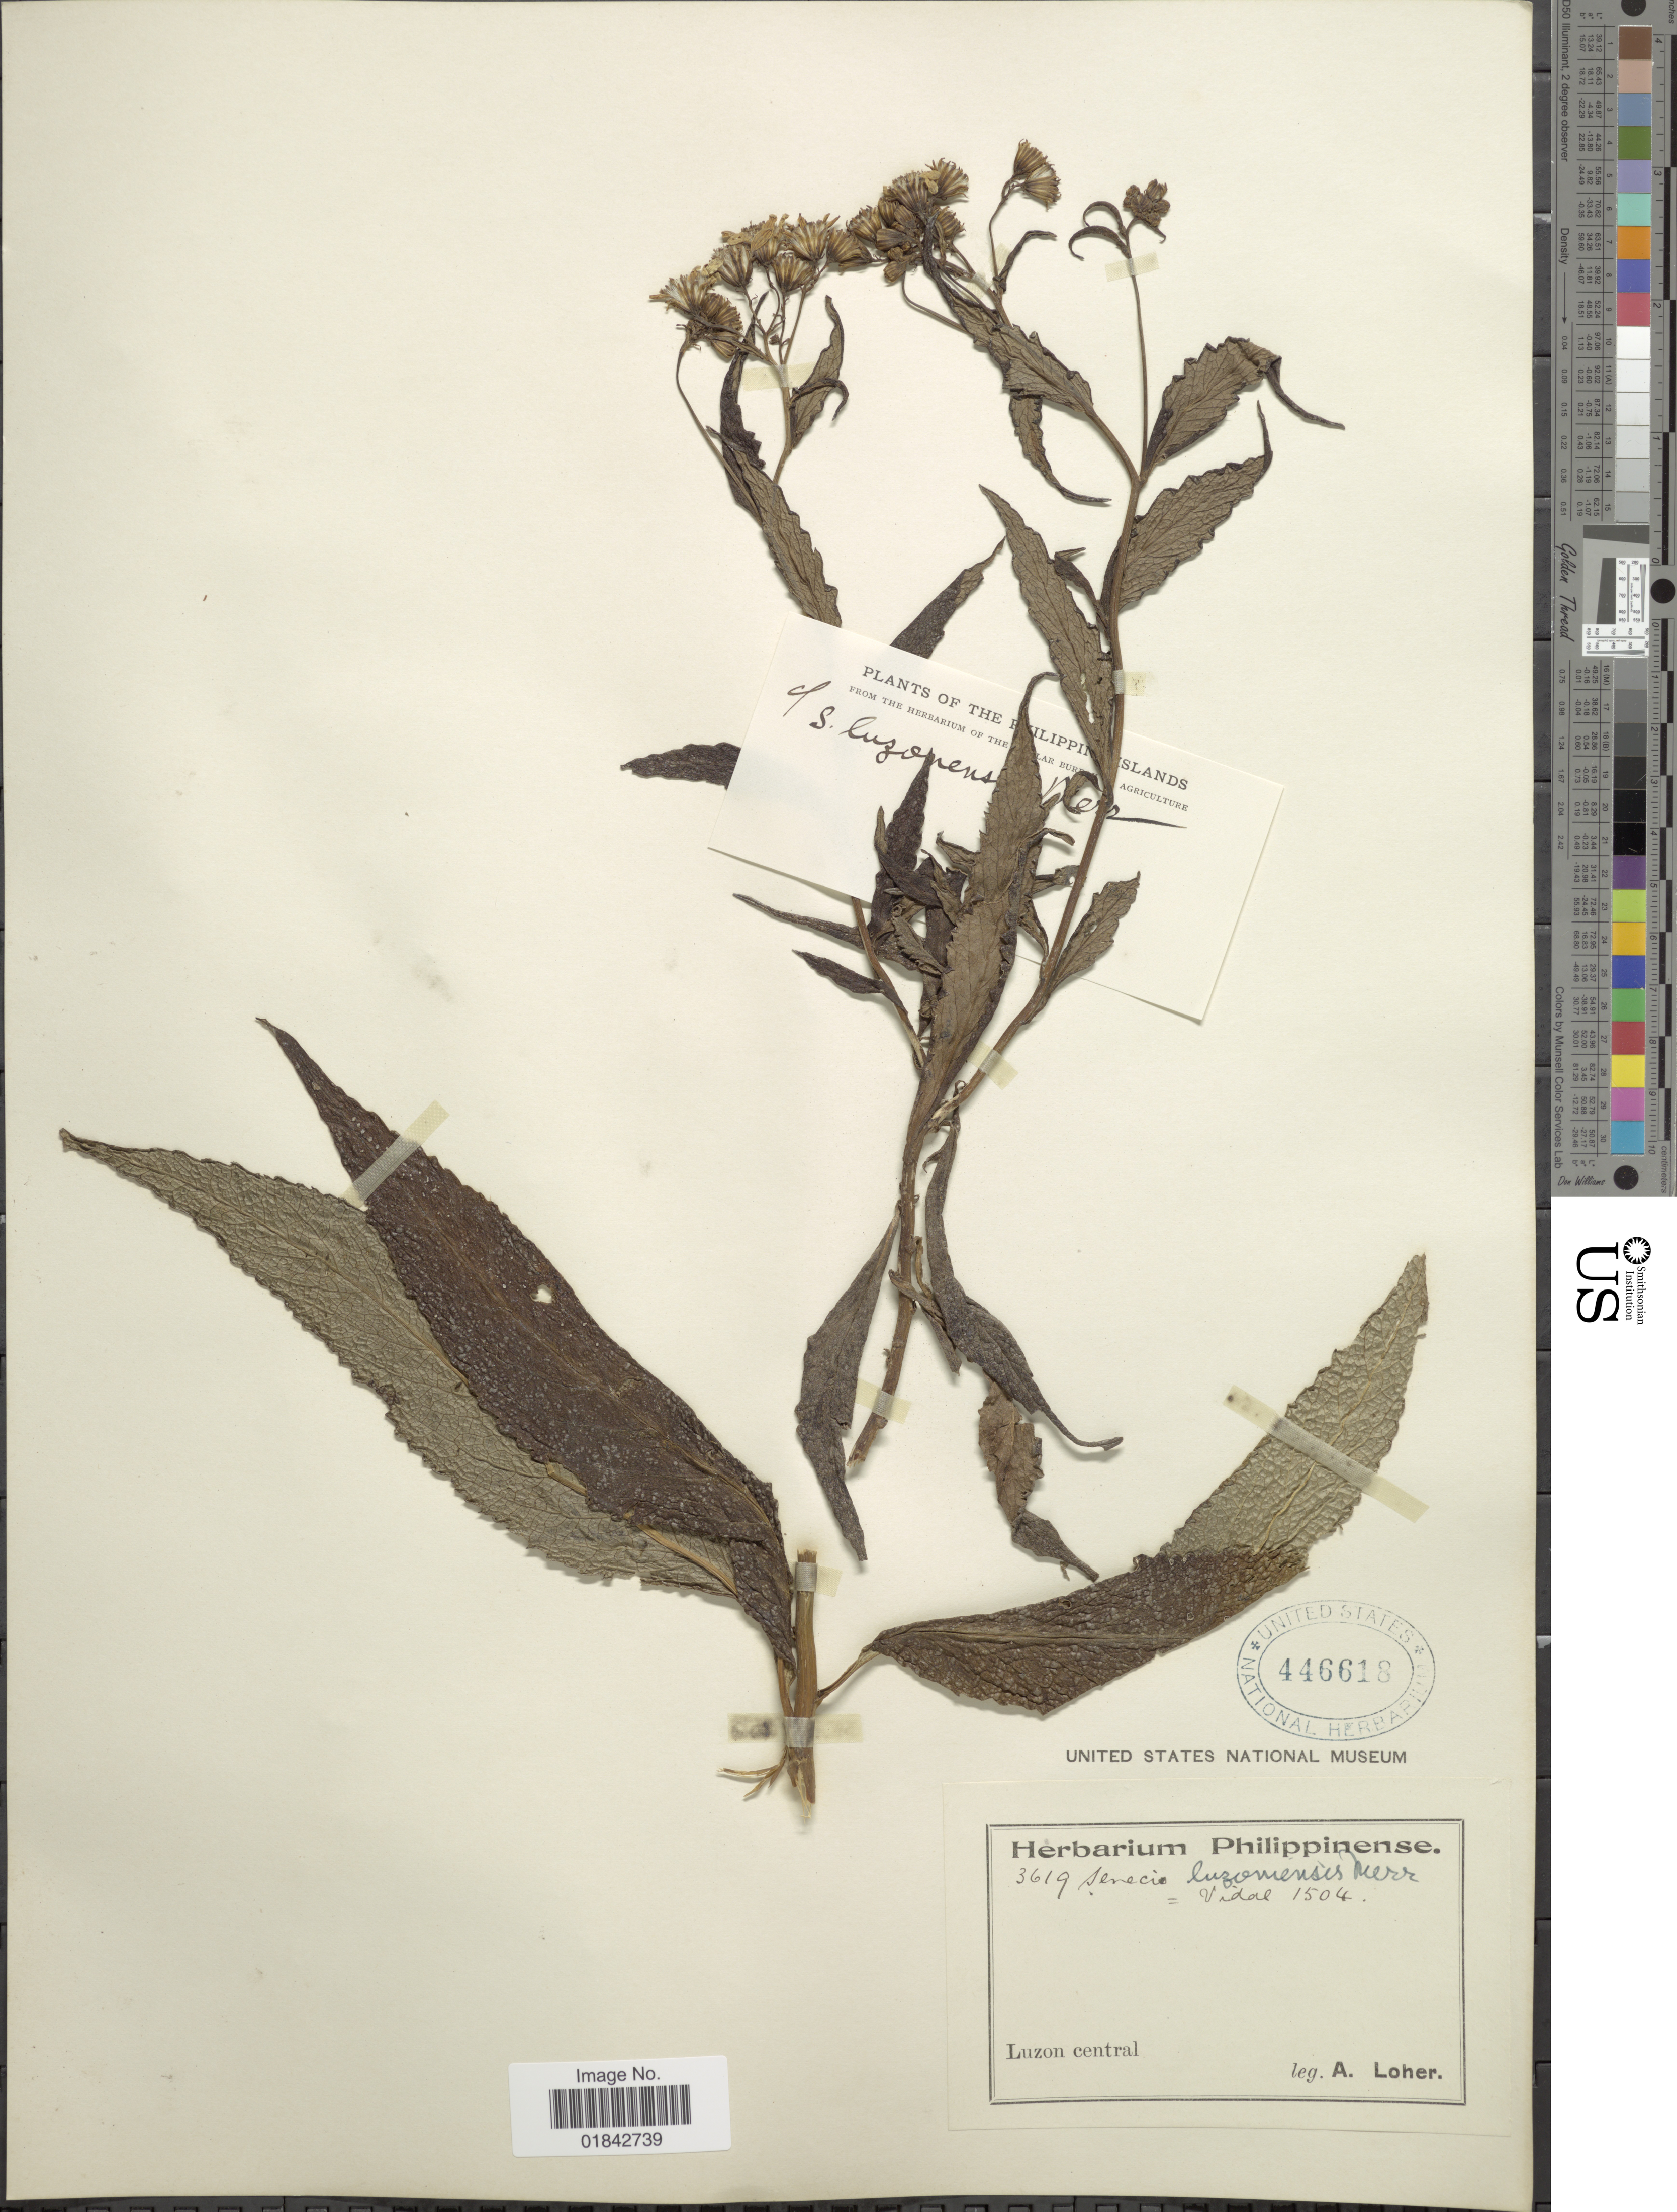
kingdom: Plantae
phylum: Tracheophyta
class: Magnoliopsida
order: Asterales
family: Asteraceae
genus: Senecio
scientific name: Senecio luzoniensis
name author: Merr.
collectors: A. Loher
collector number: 3619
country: Philippines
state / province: Central Luzon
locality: Luzon Central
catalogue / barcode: US 446618